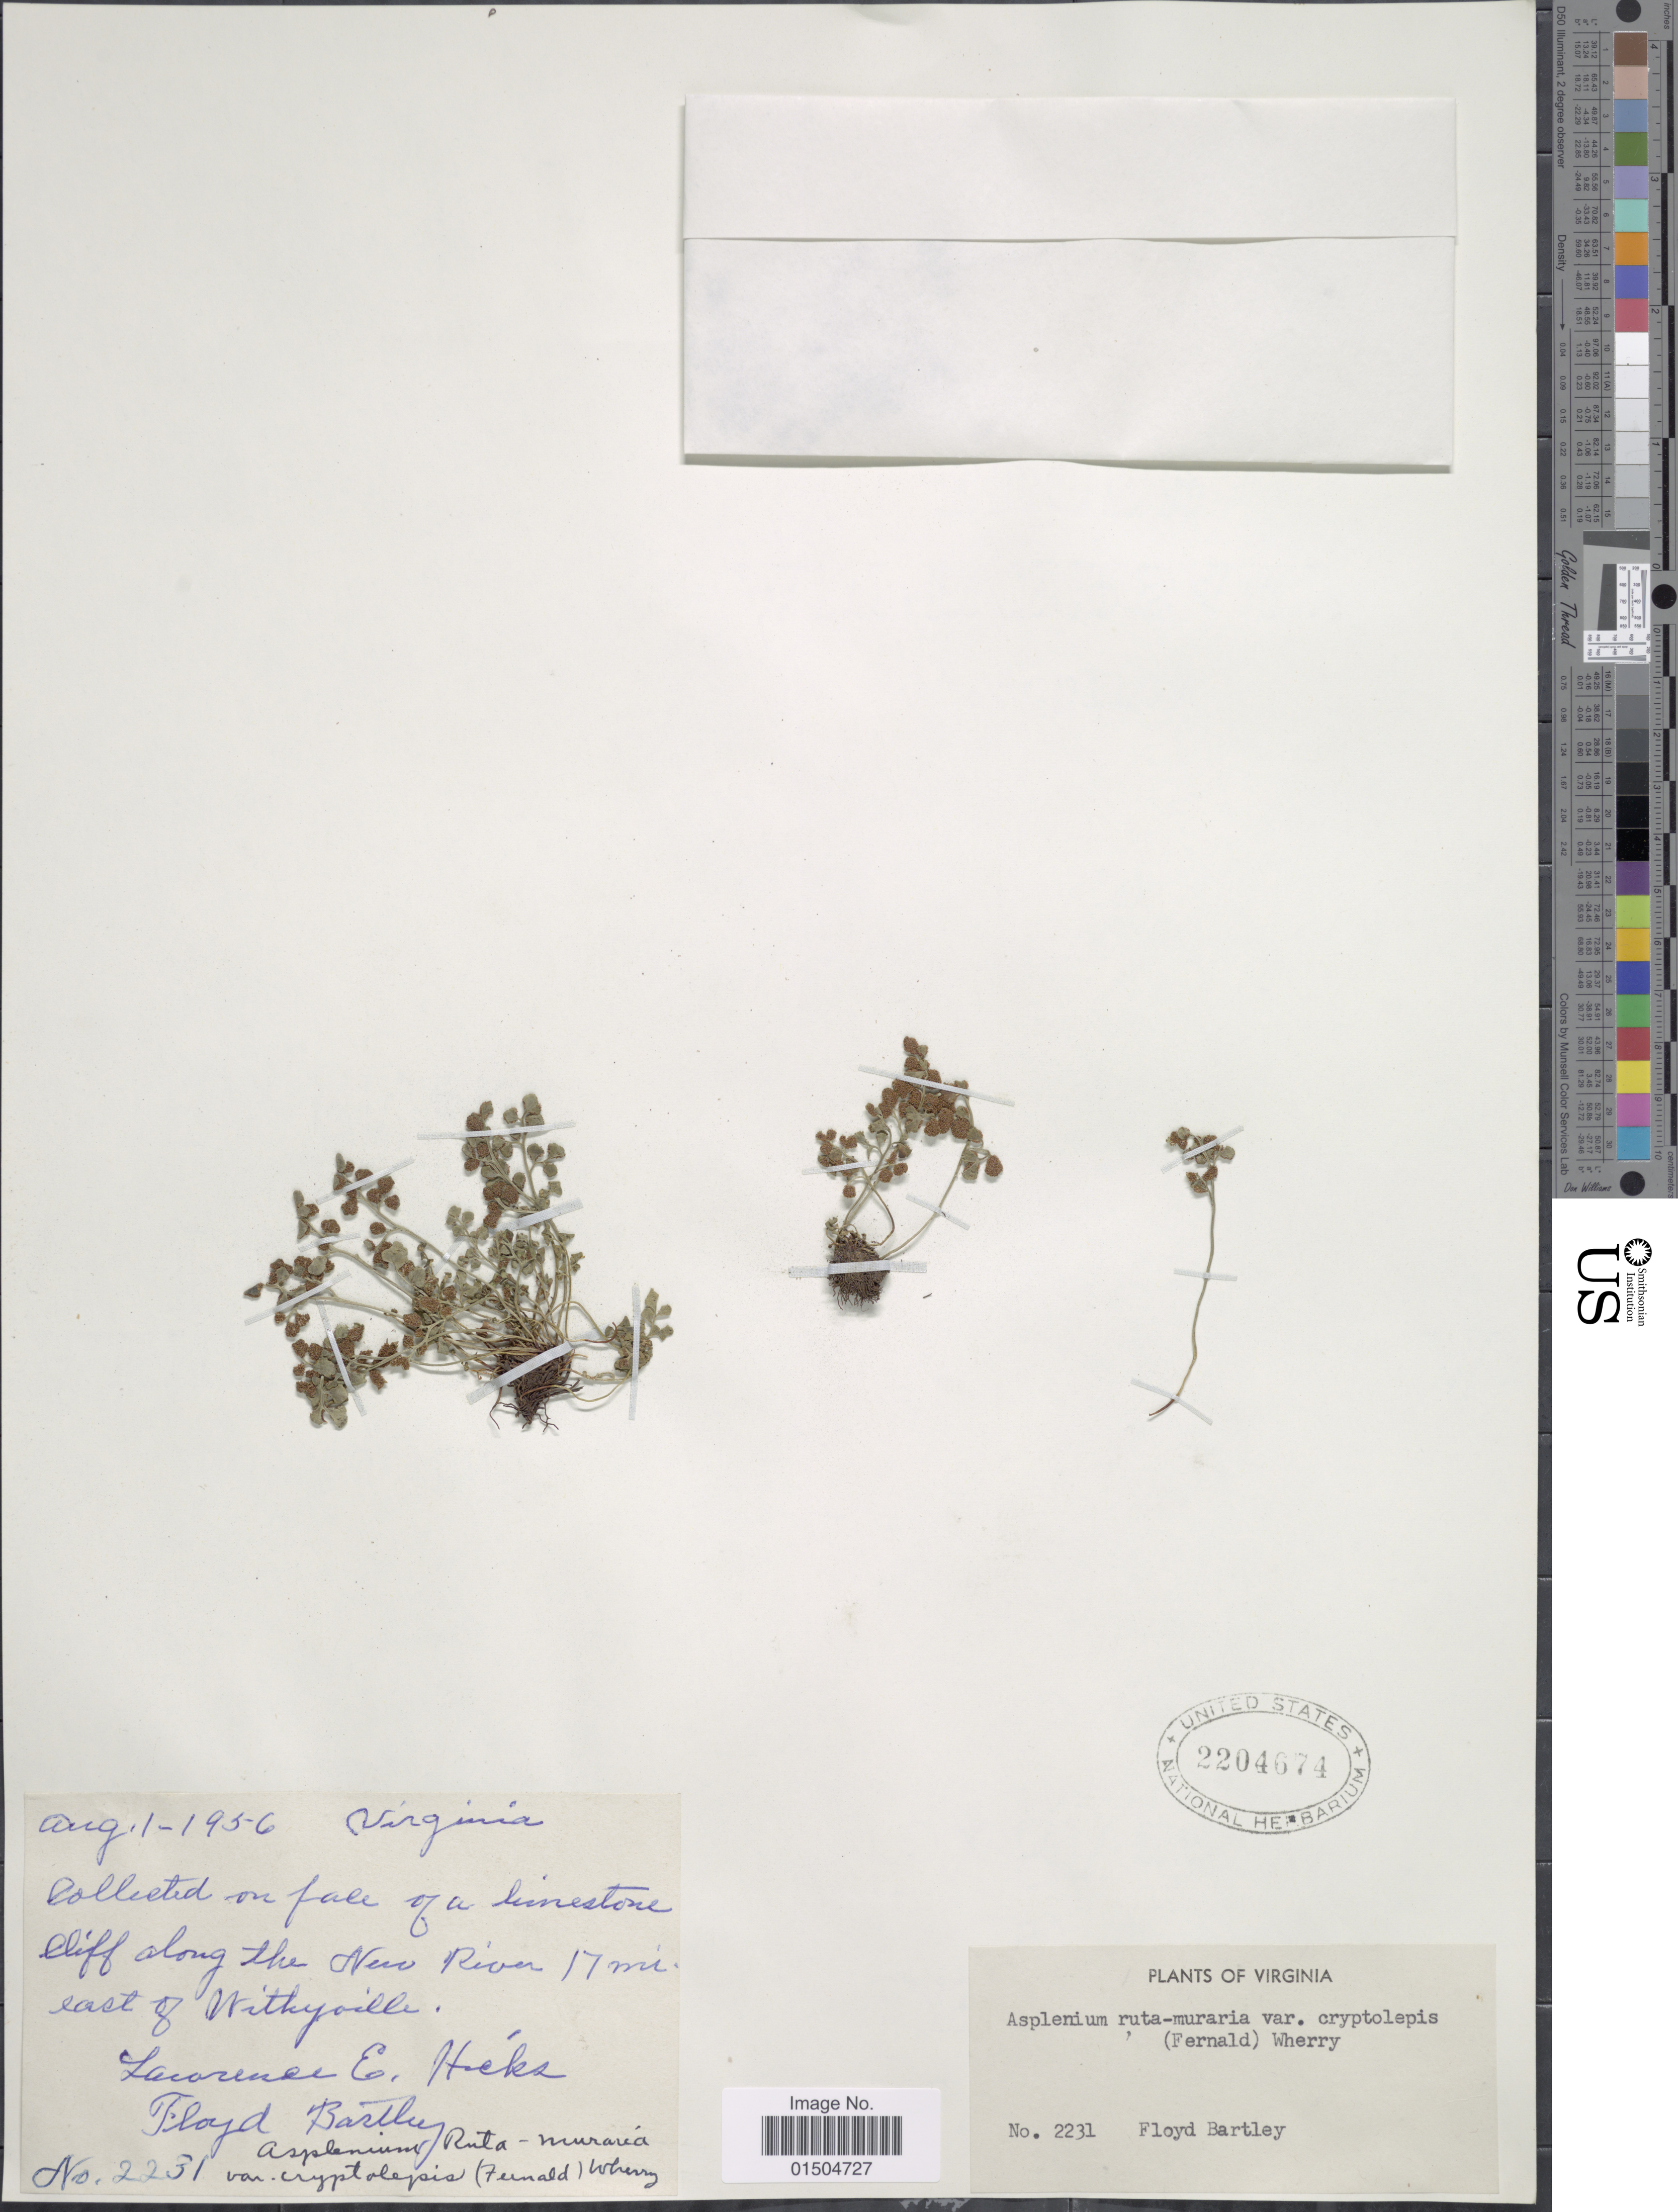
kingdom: Plantae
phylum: Tracheophyta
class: Polypodiopsida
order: Polypodiales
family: Aspleniaceae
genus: Asplenium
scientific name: Asplenium ruta-muraria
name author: L.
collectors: L. E. Hicks & F. Bartley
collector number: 2231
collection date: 1956-08-01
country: United States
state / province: Virginia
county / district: Wythe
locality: Collected on face of a limestone cliff along the New River 17 mi. E of Wyitheville.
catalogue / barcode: US 2204674